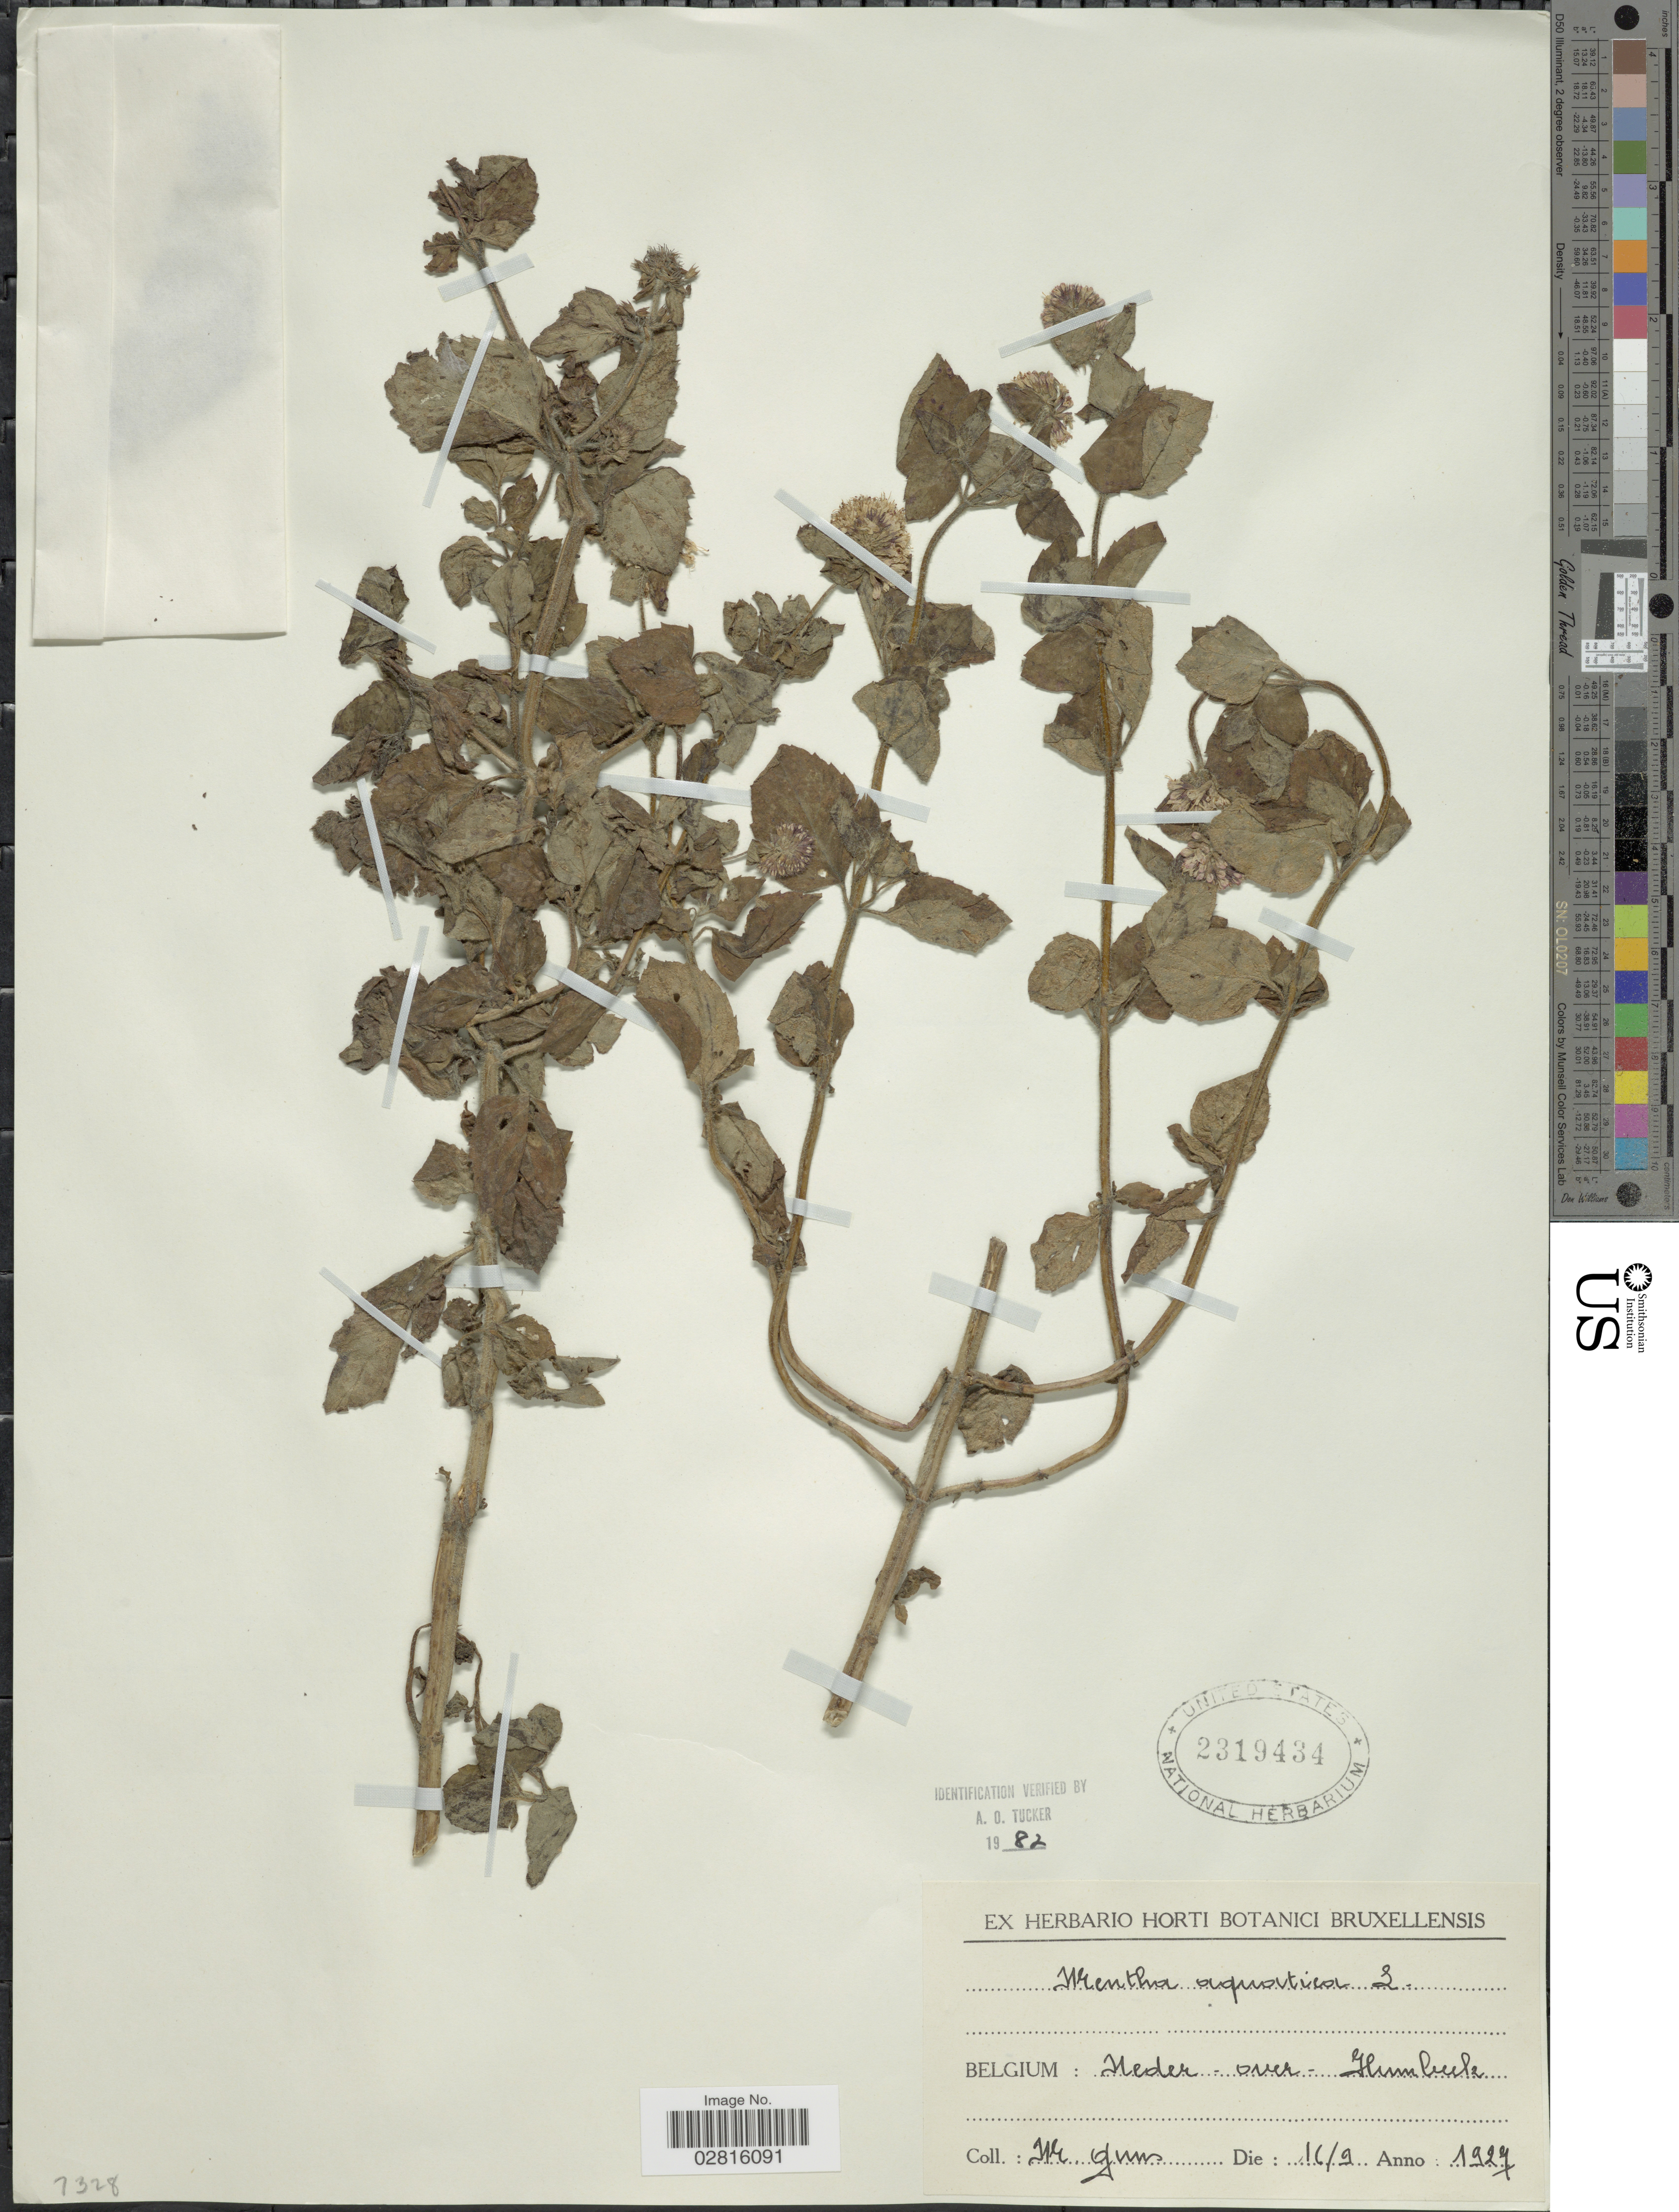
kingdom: Plantae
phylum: Tracheophyta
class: Magnoliopsida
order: Lamiales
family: Lamiaceae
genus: Mentha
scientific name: Mentha aquatica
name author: L.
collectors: M. Guns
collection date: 1927-09-16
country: Belgium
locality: Neder-over-Humbuk.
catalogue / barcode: US 2319434